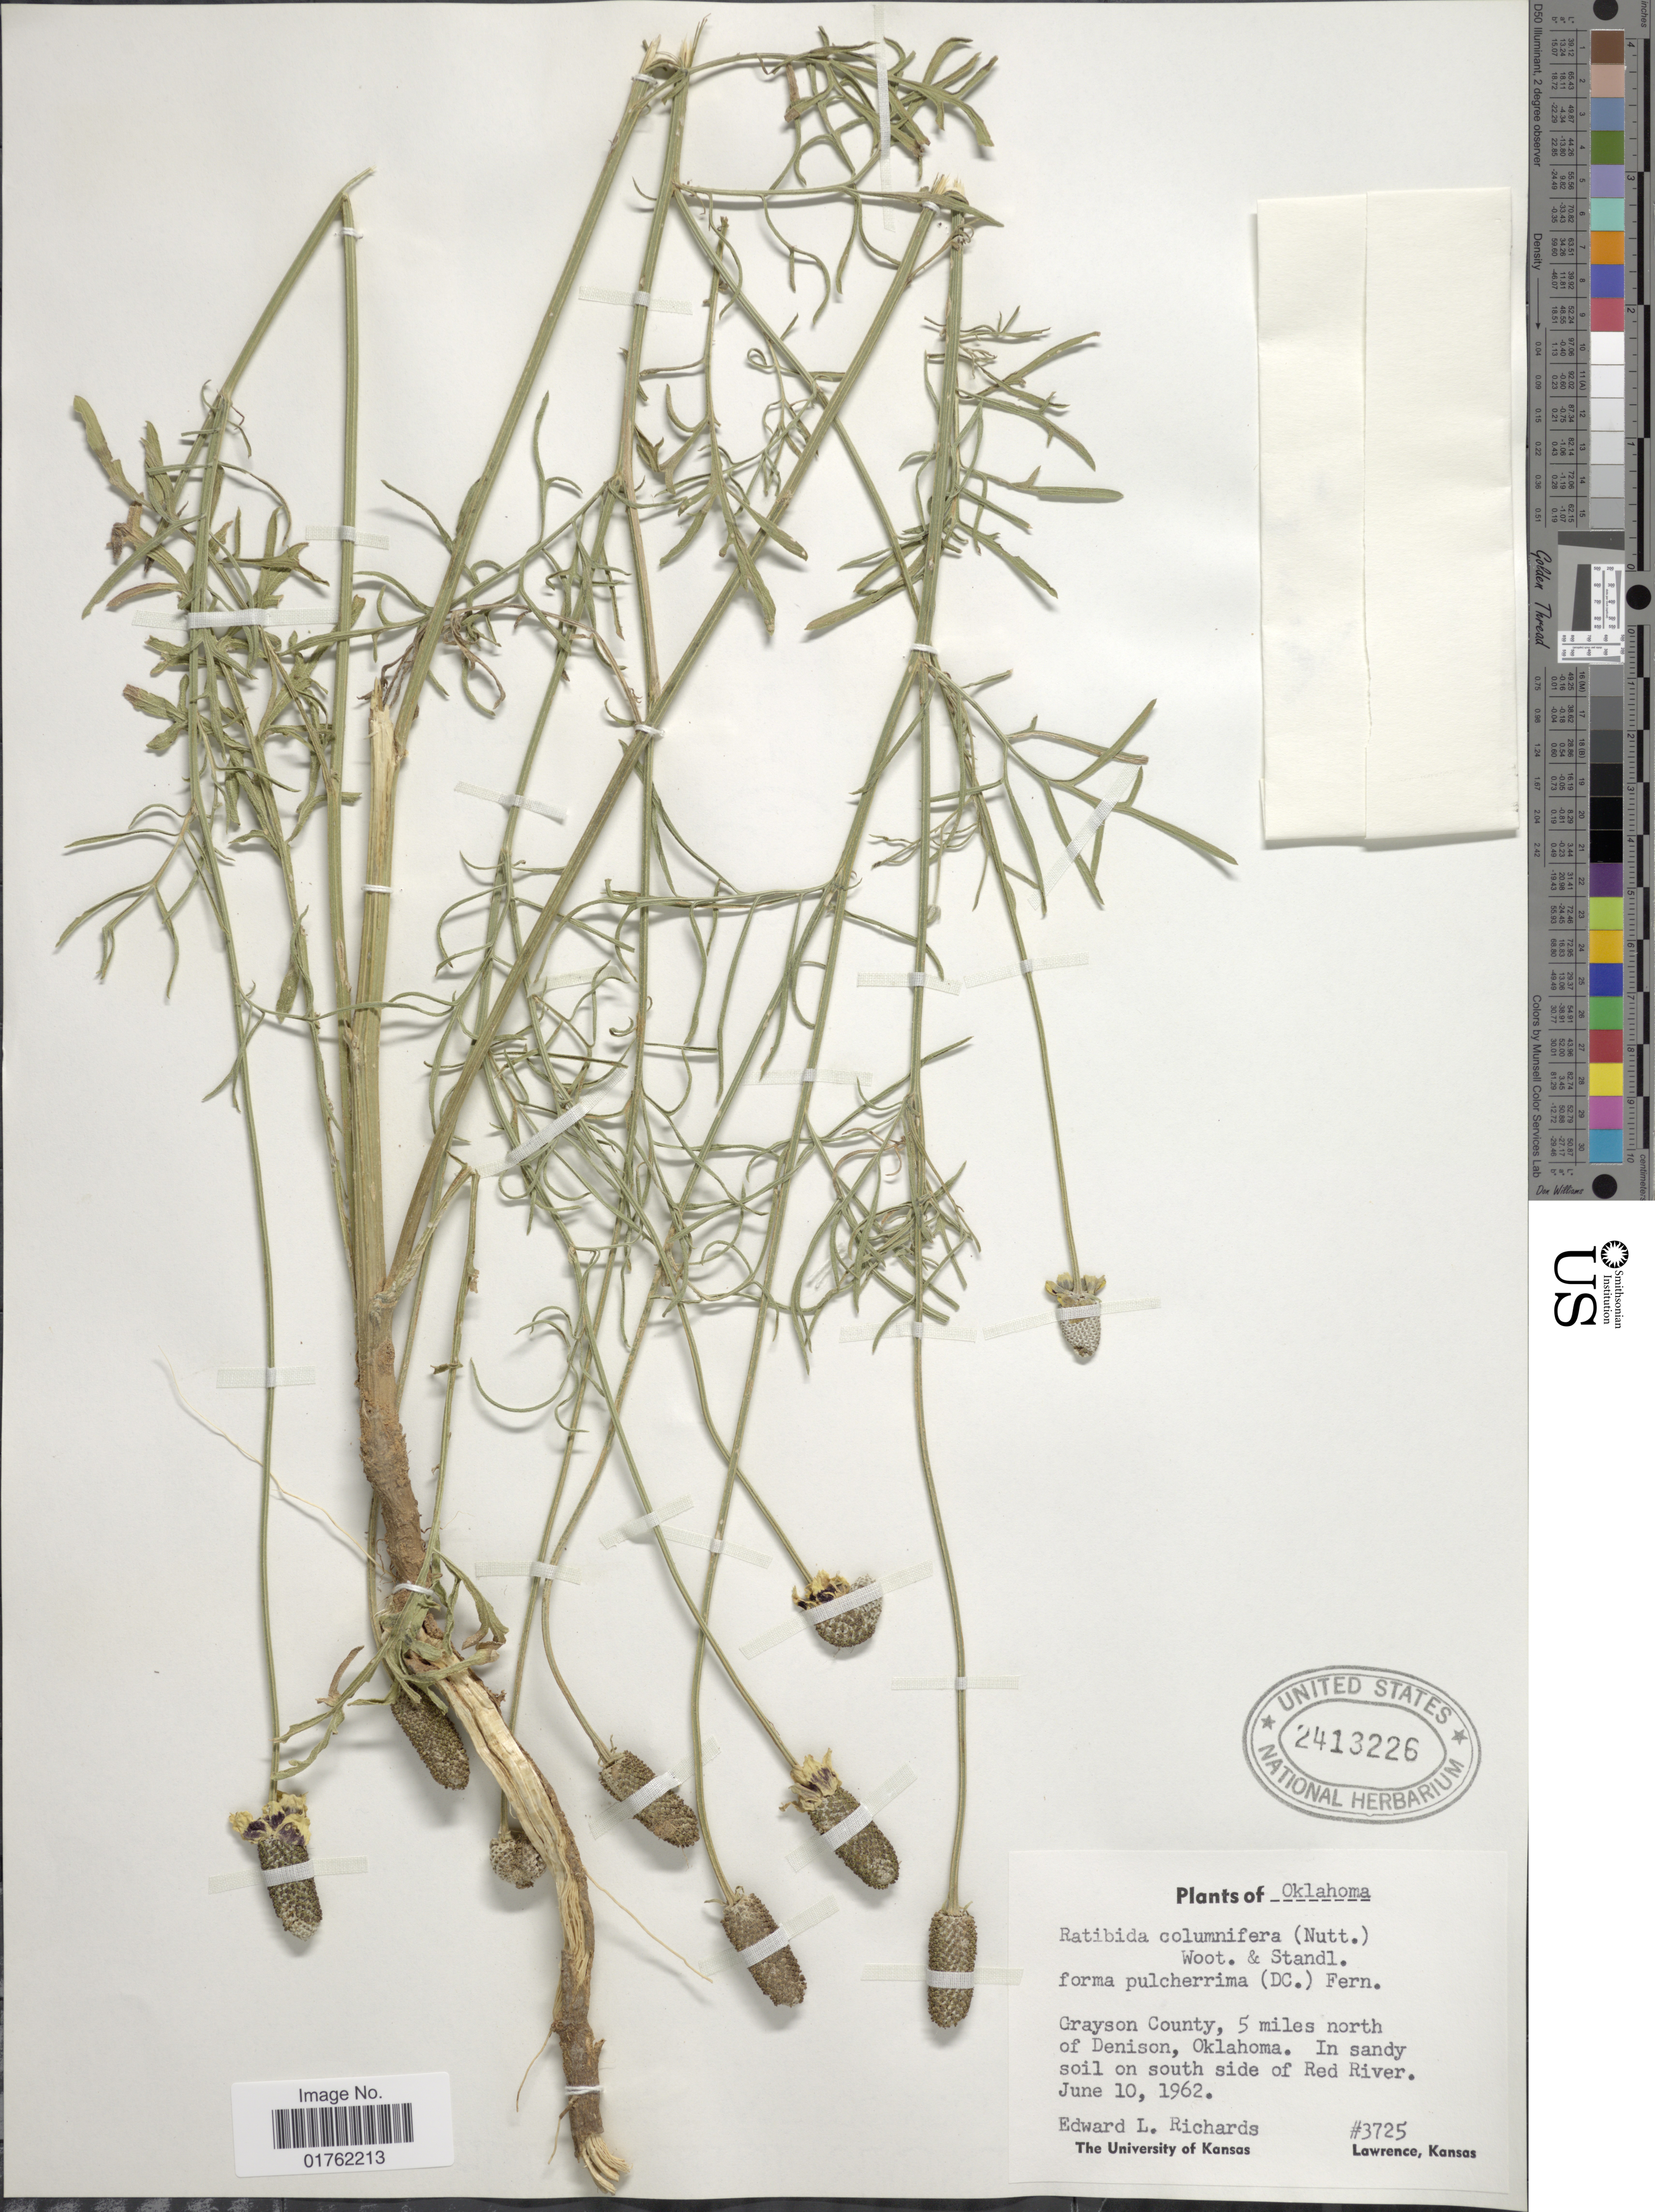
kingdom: Plantae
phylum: Tracheophyta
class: Magnoliopsida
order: Asterales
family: Asteraceae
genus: Ratibida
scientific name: Ratibida columnaris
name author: (Pursh) D. Don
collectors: E. Richards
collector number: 3725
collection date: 1962-06-10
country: United States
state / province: Oklahoma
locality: Grayson County, 5 miles north of Denison, In sandy soil on south side of Red River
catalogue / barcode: US 2413226